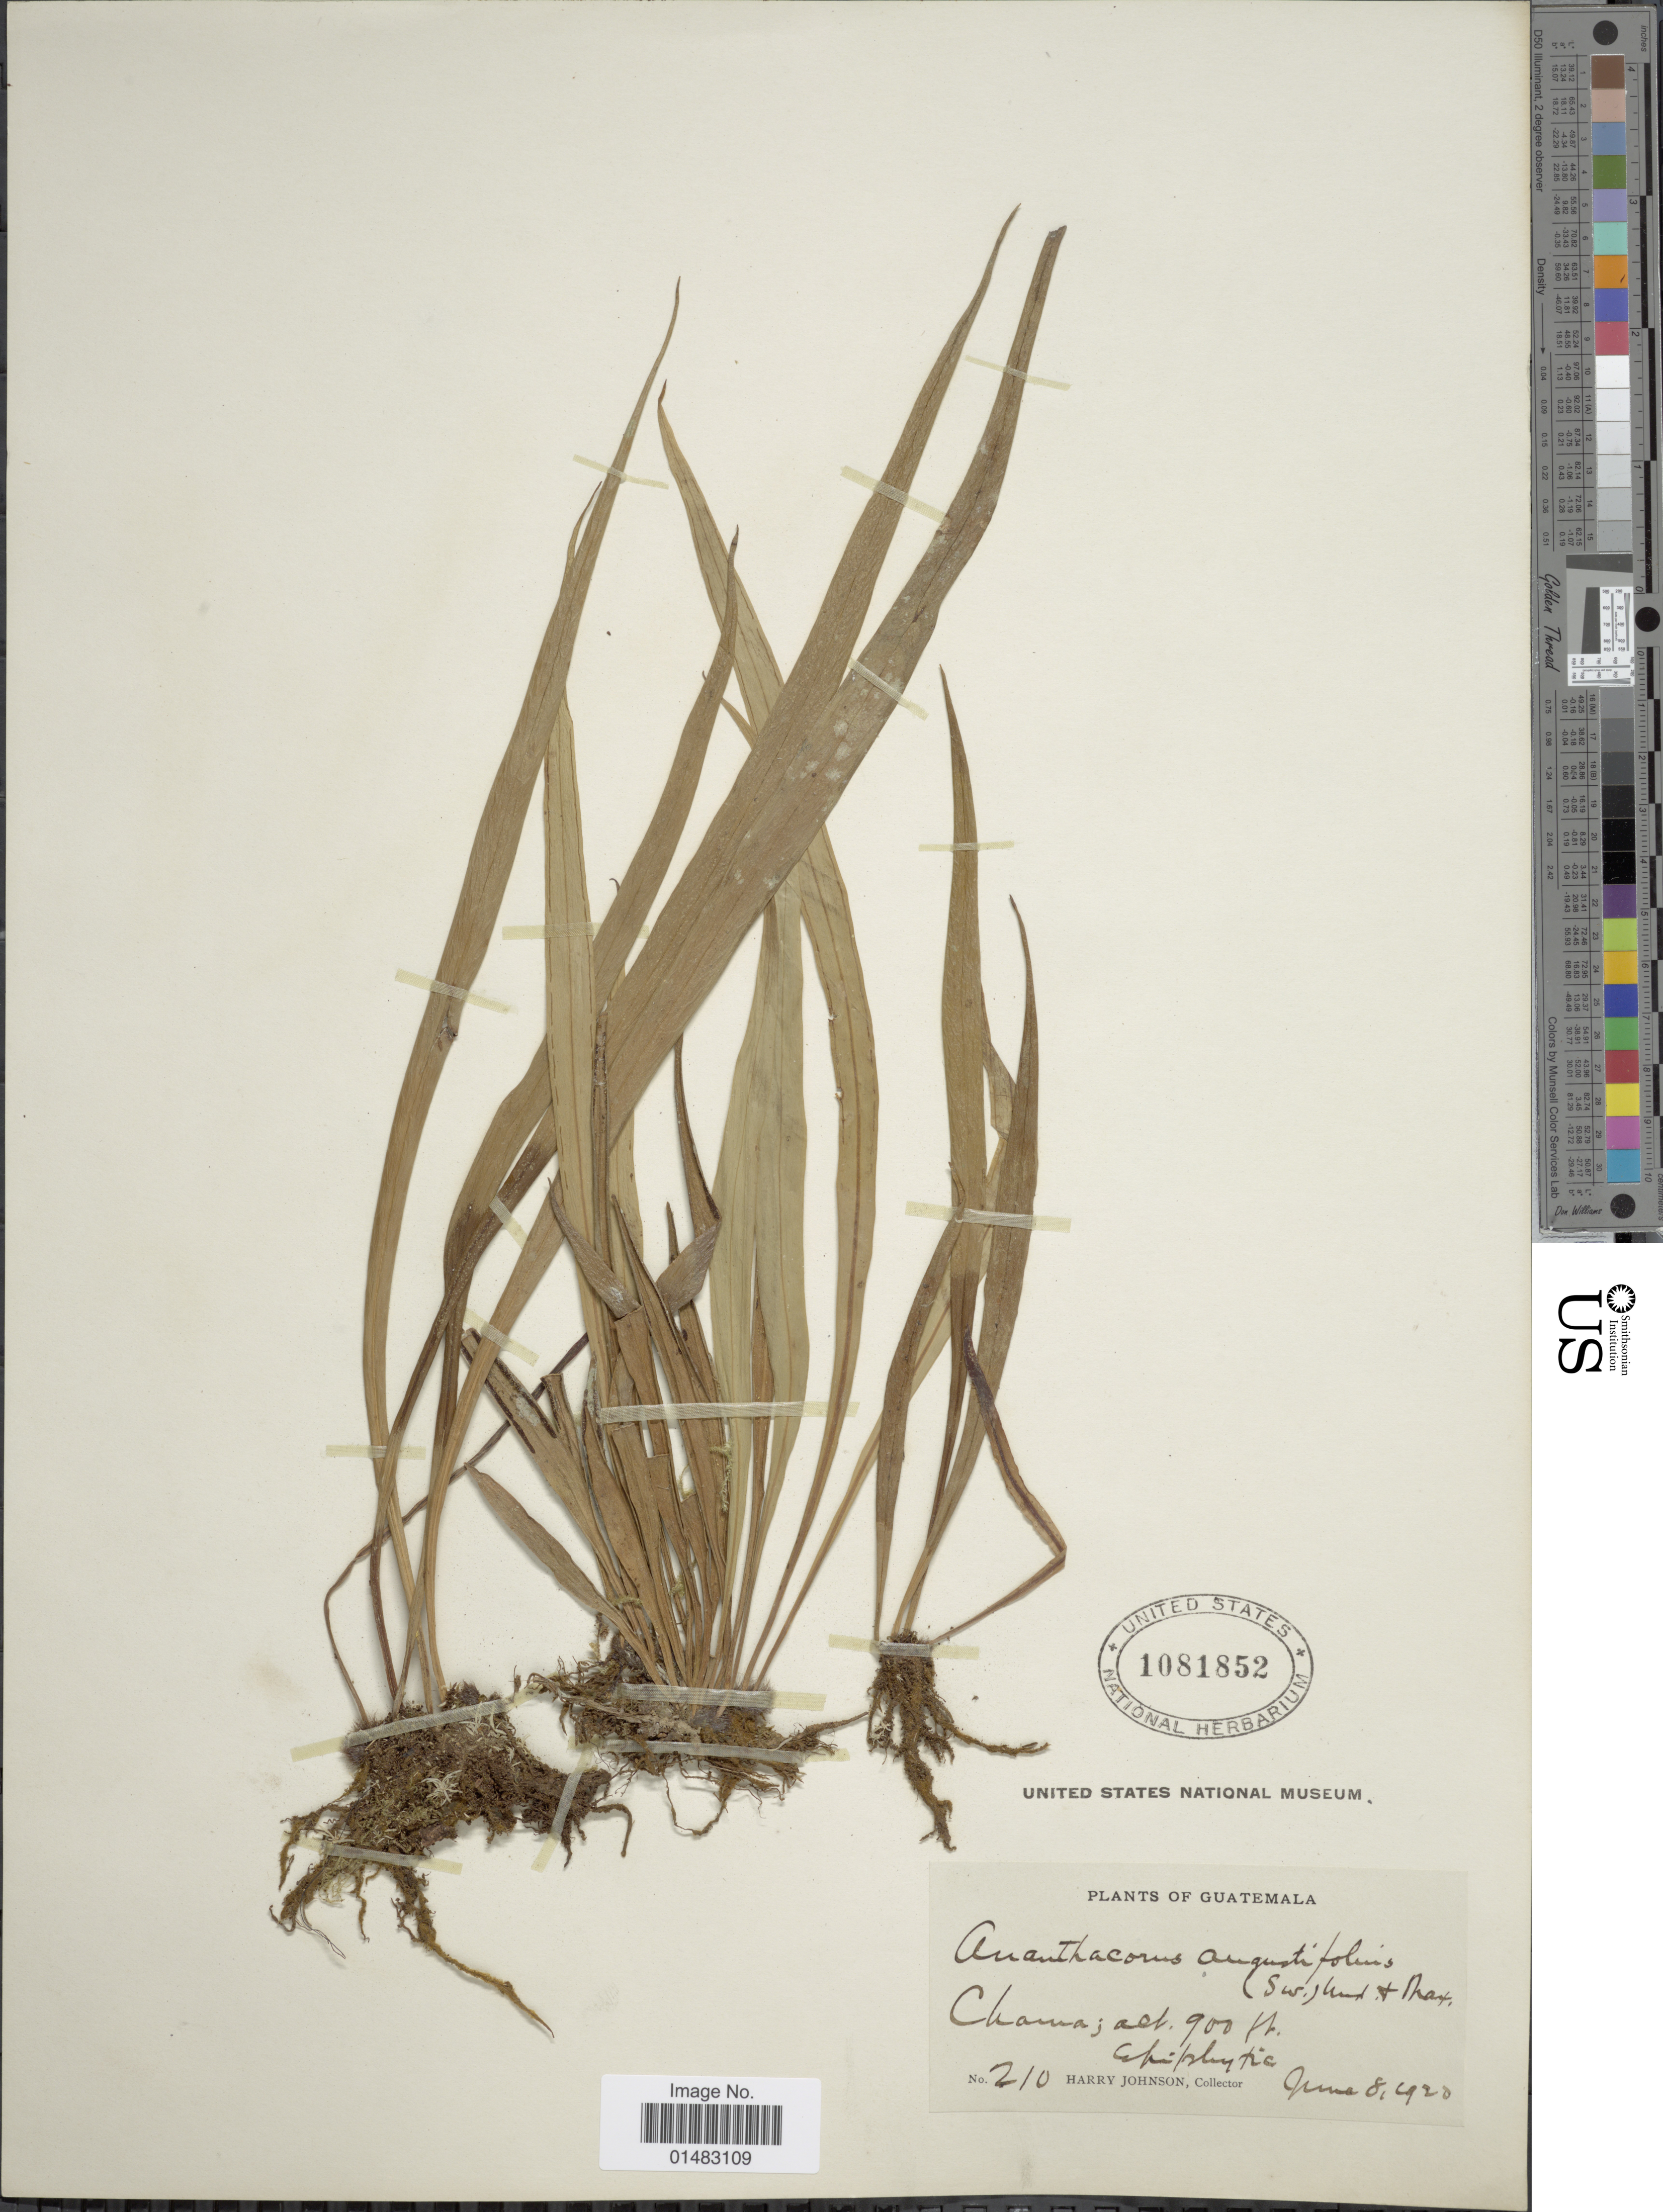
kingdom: Plantae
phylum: Tracheophyta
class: Polypodiopsida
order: Polypodiales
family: Pteridaceae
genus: Ananthacorus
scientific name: Ananthacorus angustifolius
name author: (Sw.) Underw. & Maxon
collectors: H. Johnson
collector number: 210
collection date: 1920-06-08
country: Guatemala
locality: Chama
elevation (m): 274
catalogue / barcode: US 1081852